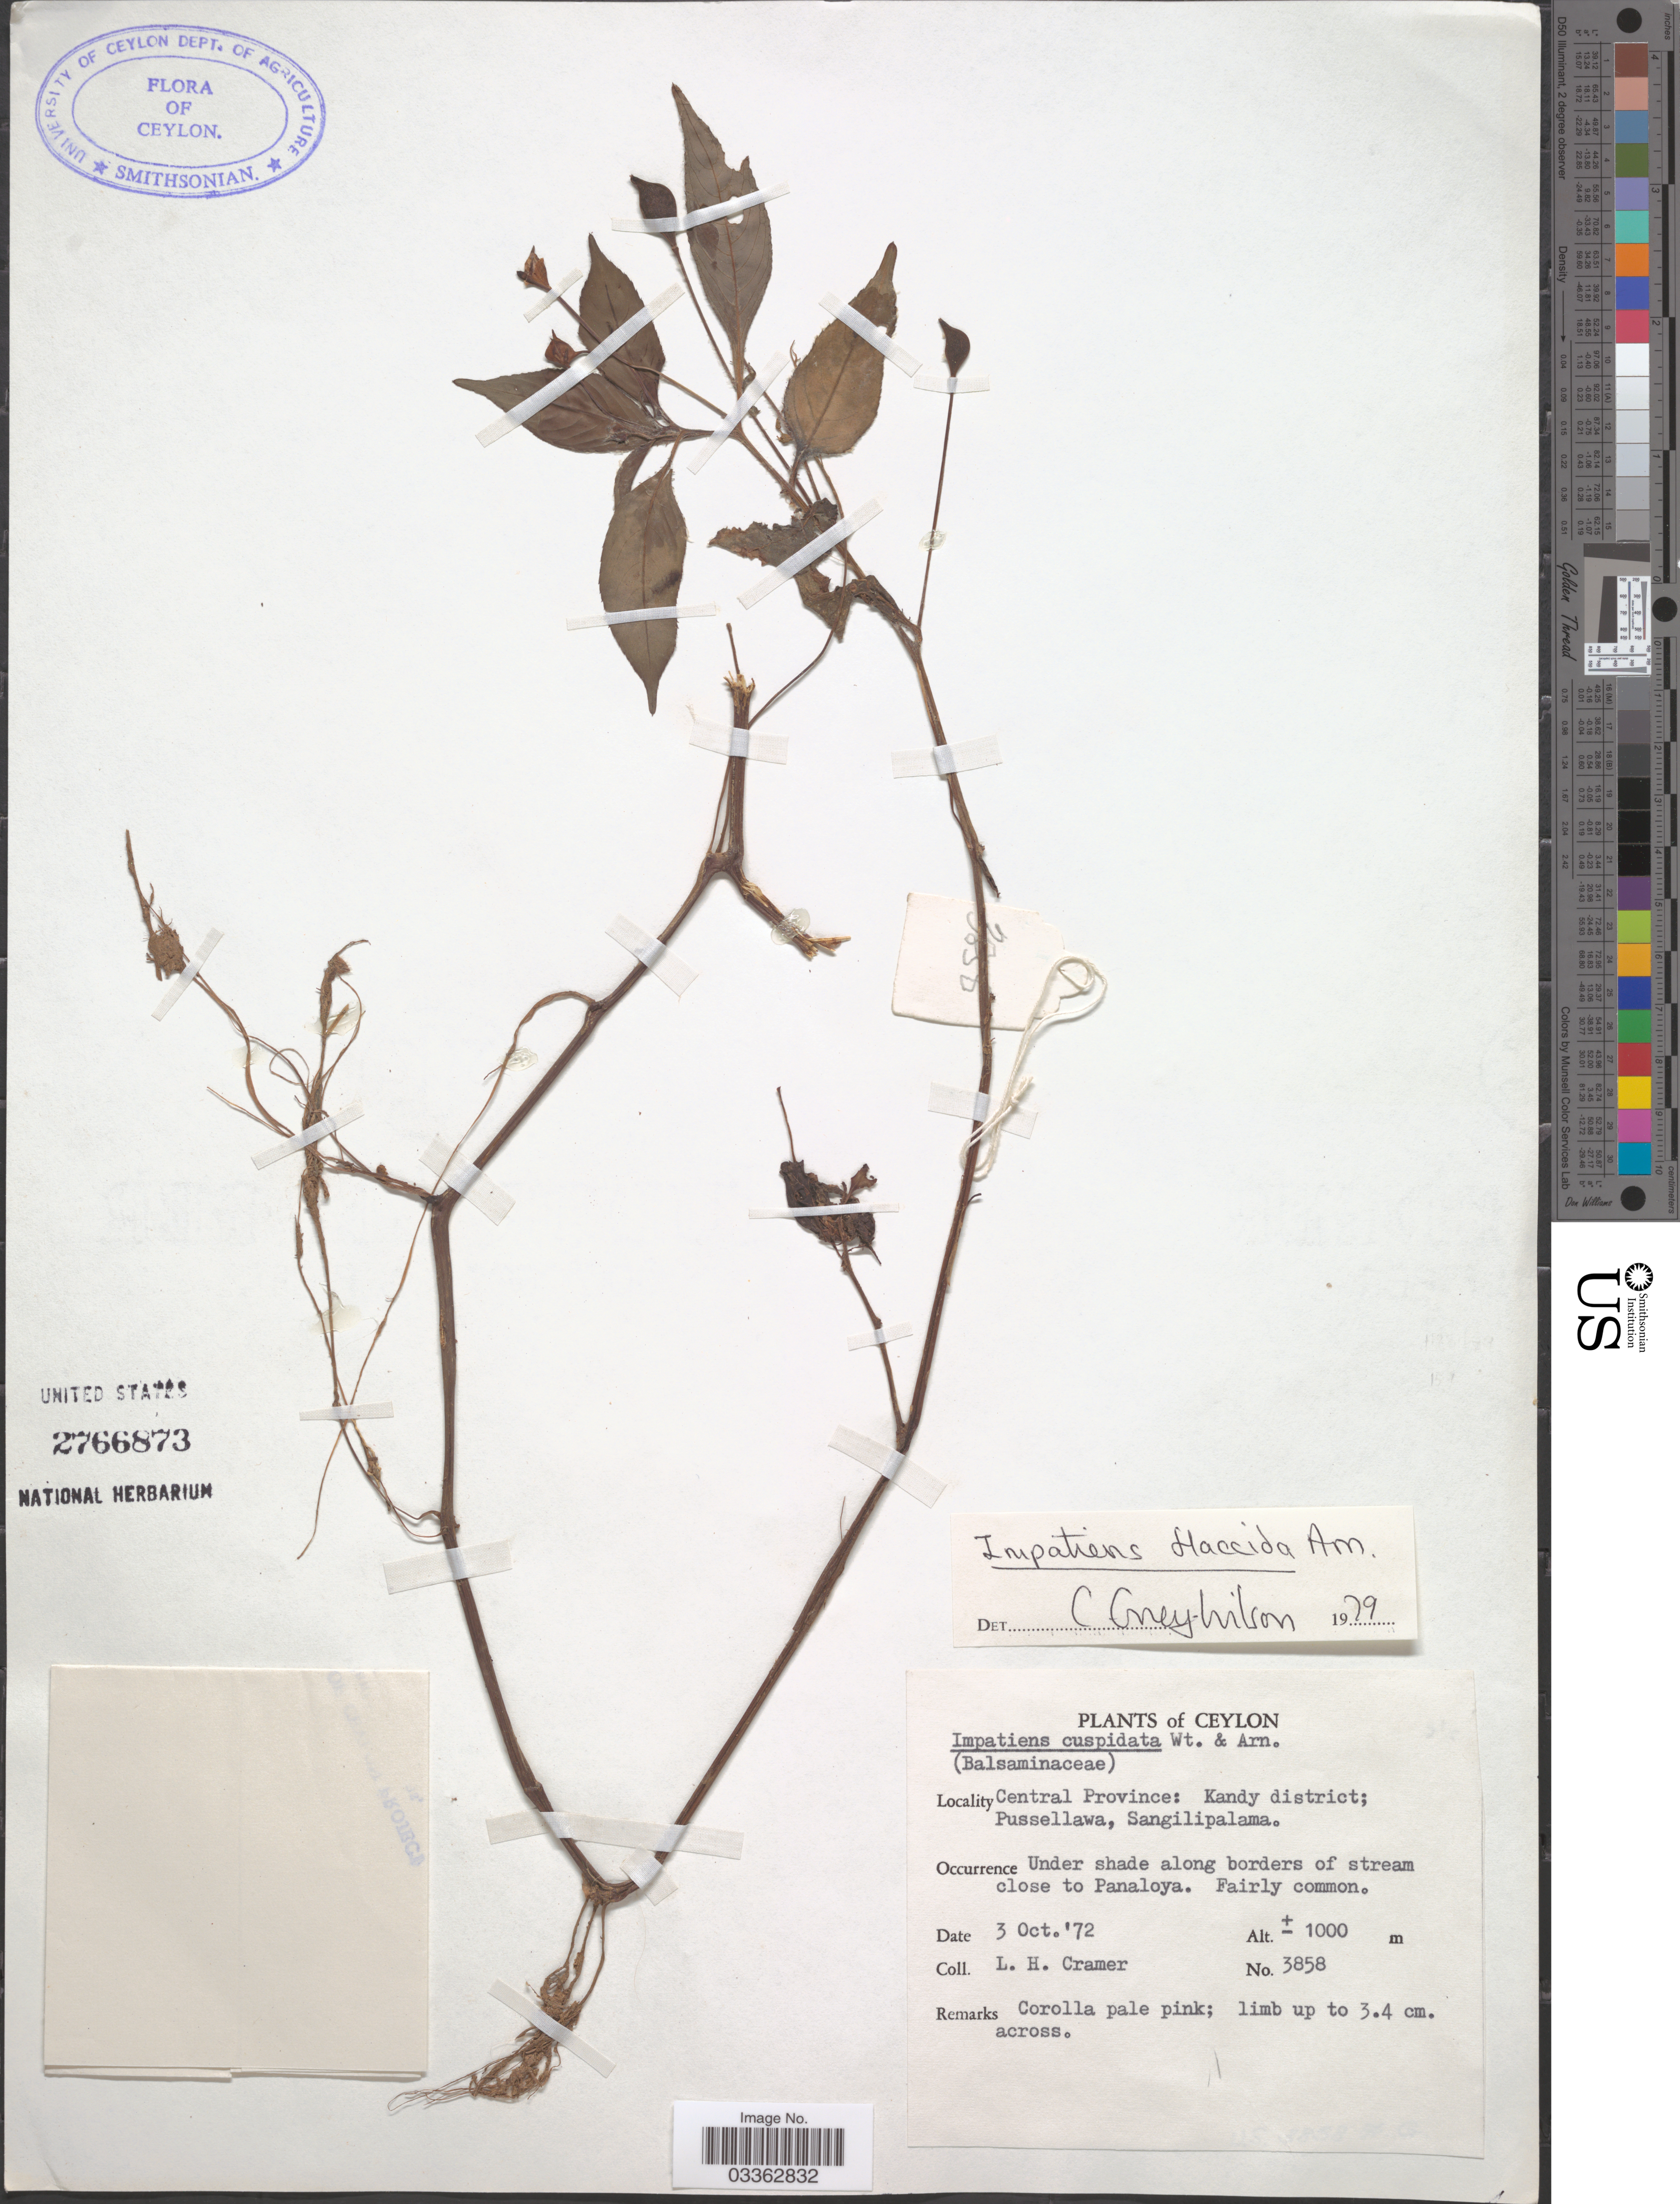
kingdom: Plantae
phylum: Tracheophyta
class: Magnoliopsida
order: Ericales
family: Balsaminaceae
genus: Impatiens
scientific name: Impatiens flaccida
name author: Arn.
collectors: L. H. Cramer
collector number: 3858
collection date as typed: Transcribed d/m/y: 3/10/72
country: Sri Lanka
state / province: Central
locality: Ceylon. Kandy district; Pussellawa, Sangilipalama. Under shade along borders of stream close to Panaloya.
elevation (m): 1000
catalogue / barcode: US 2766873